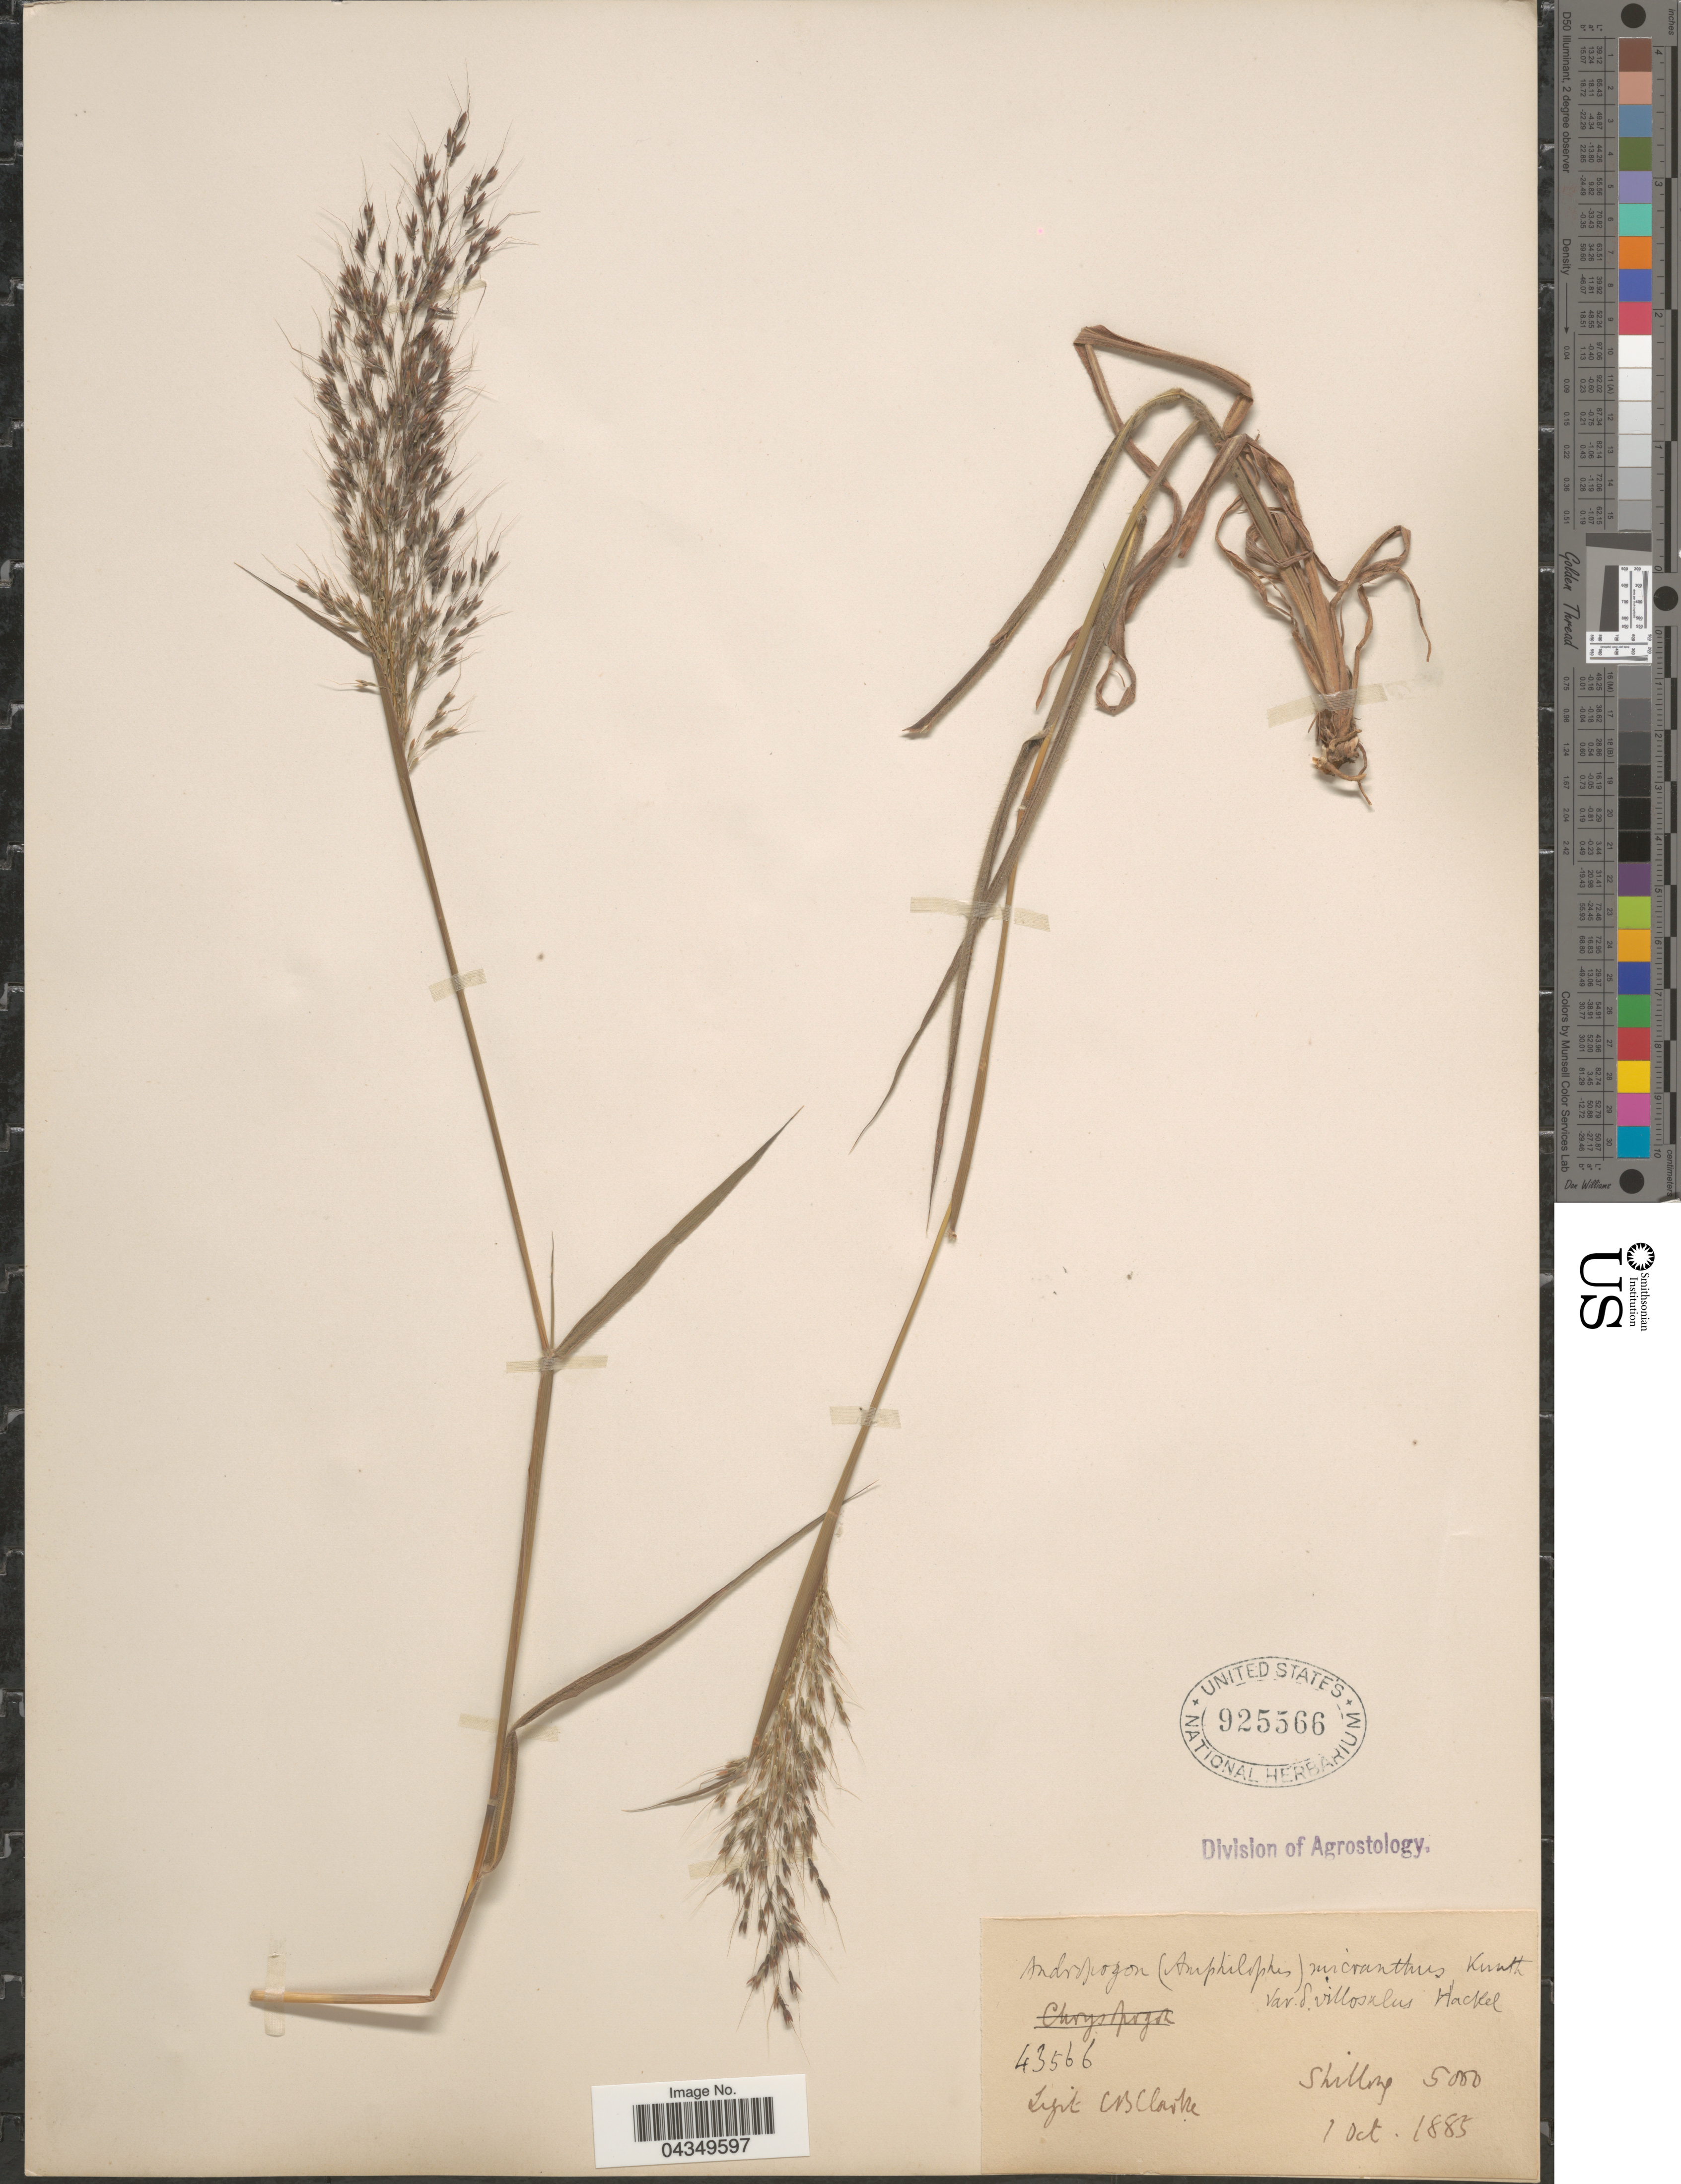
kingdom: Plantae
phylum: Tracheophyta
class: Liliopsida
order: Poales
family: Poaceae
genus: Capillipedium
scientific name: Capillipedium parviflorum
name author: (R. Br.) Stapf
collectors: C. B. Clarke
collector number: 43566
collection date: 1885-10-01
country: India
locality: Shillong.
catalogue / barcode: US 925566